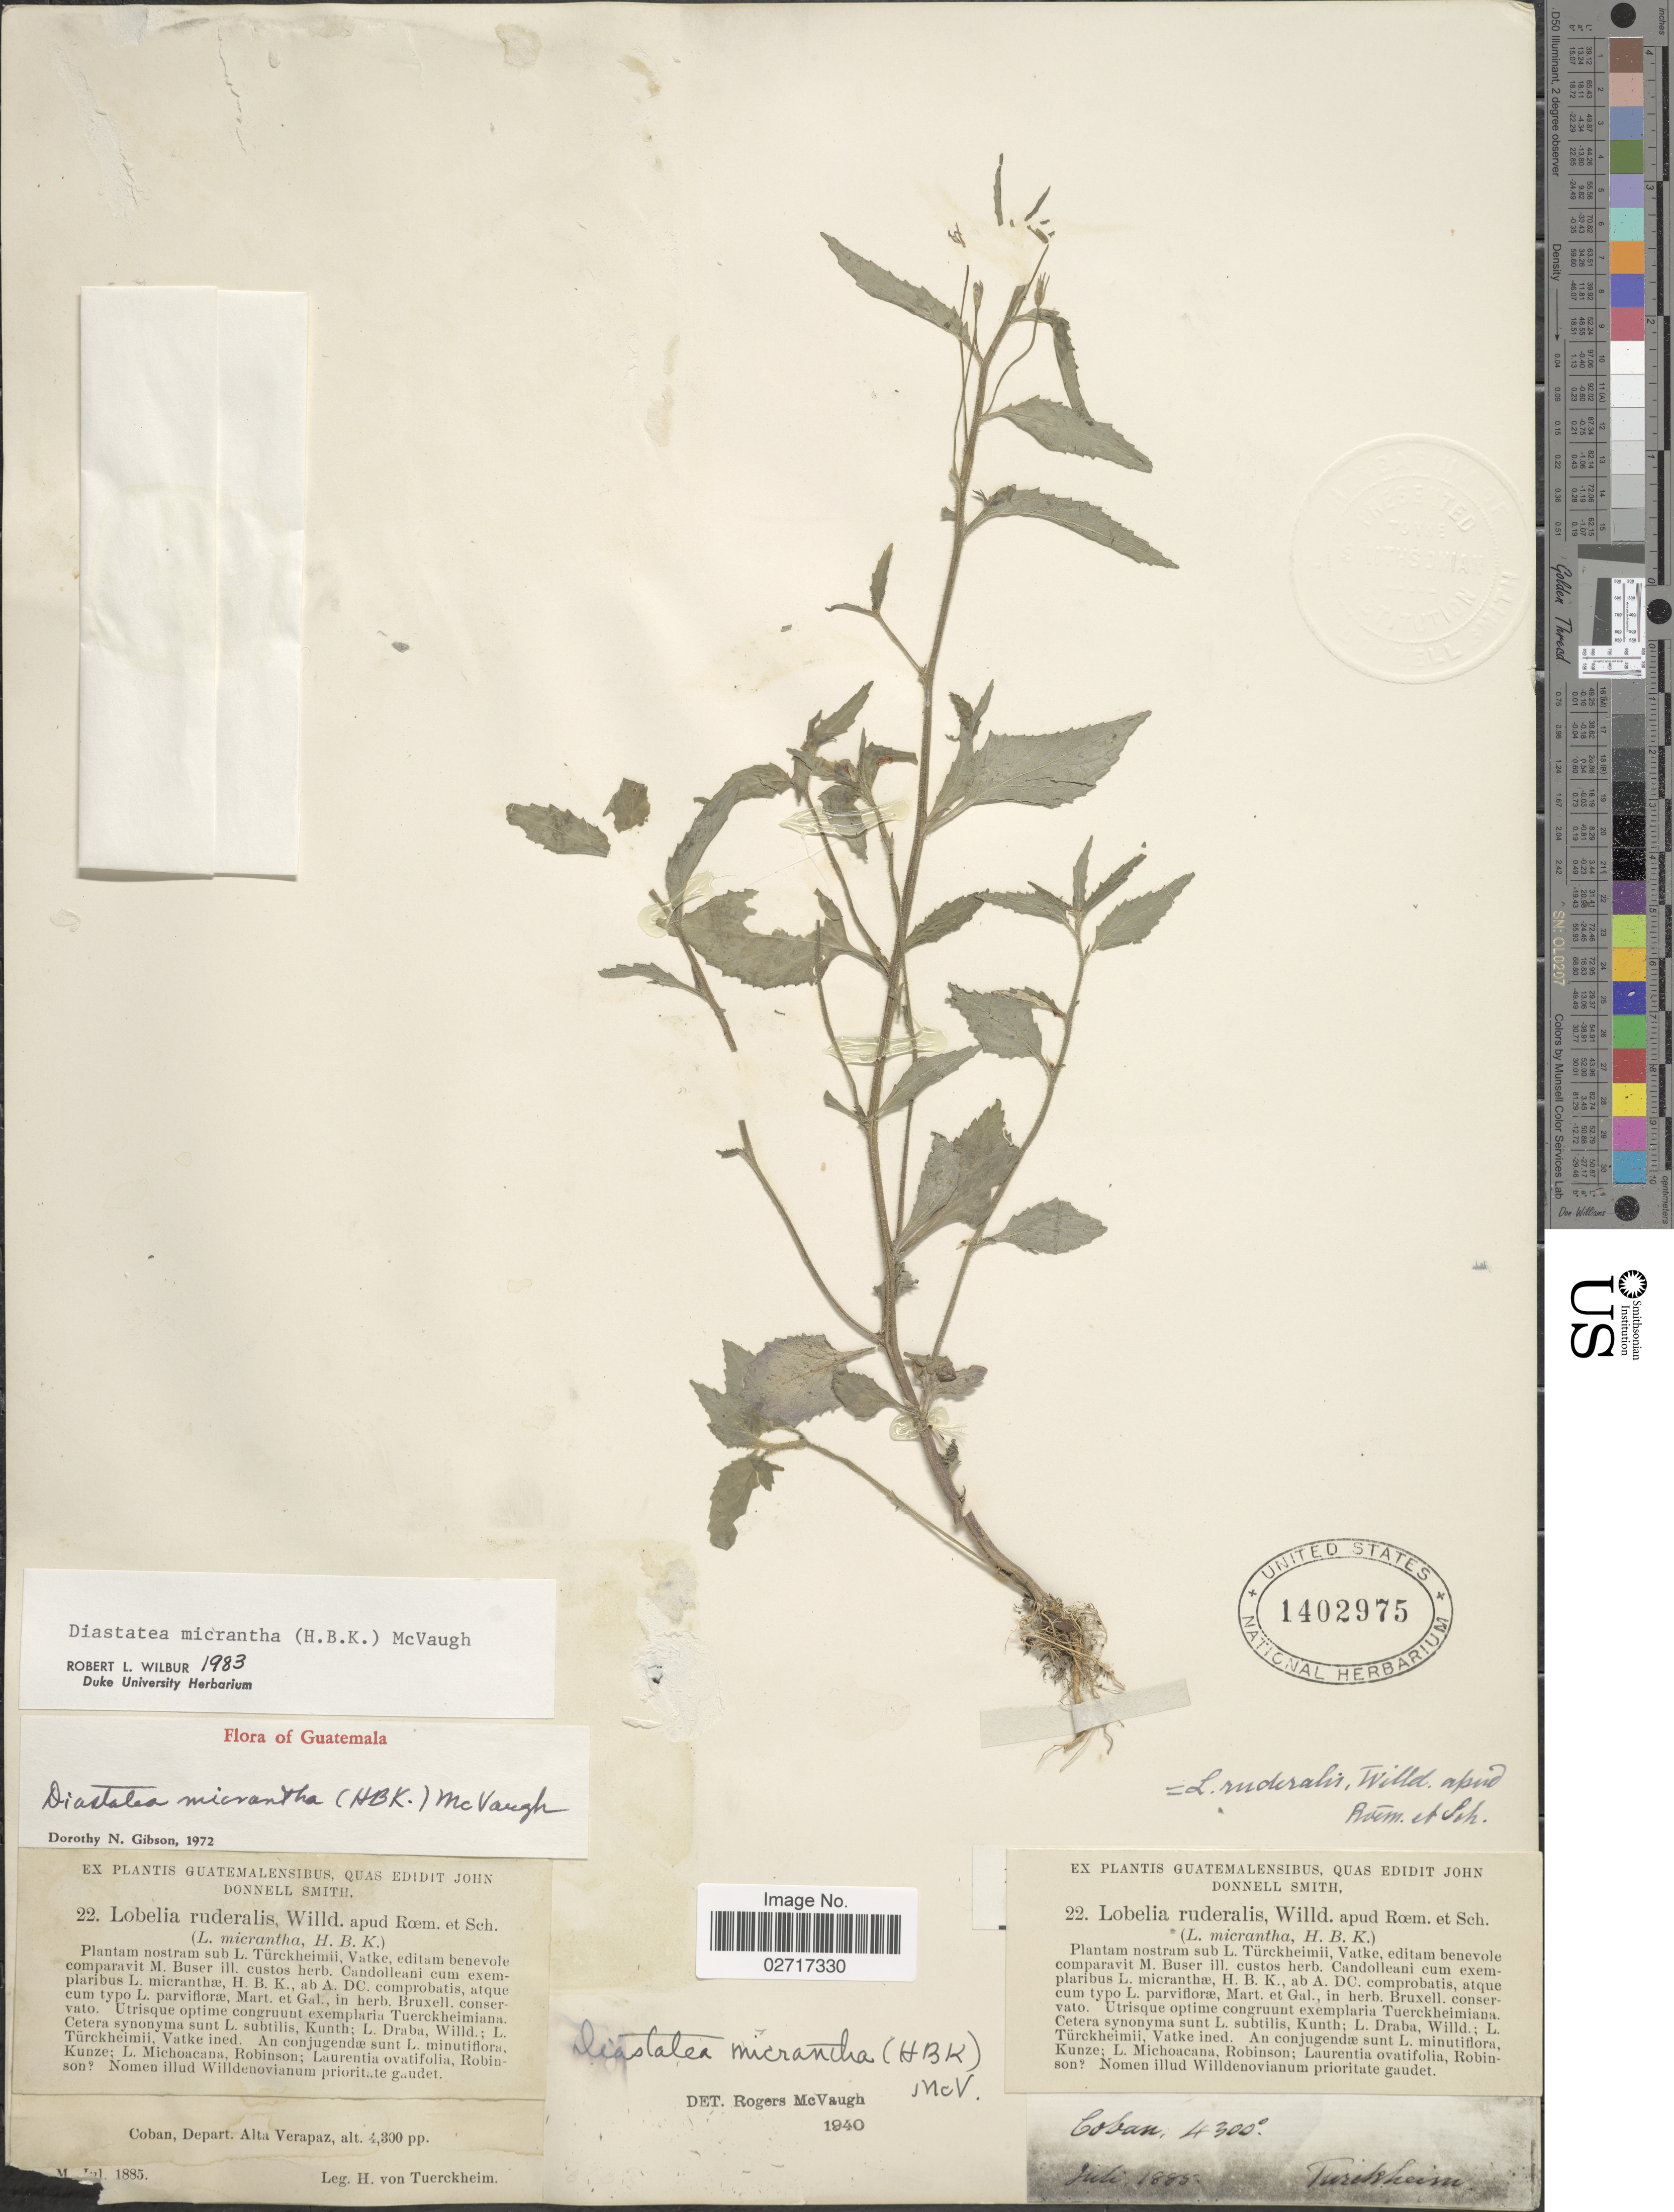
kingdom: Plantae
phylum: Tracheophyta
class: Magnoliopsida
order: Asterales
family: Campanulaceae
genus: Diastatea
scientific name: Diastatea micrantha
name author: (Kunth) McVaugh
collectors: H. von Türckheim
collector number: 22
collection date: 1885-07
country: Guatemala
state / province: Alta Verapaz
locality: Coban, Depart. Alta Verapaz.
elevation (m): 1311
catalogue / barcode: US 1402975